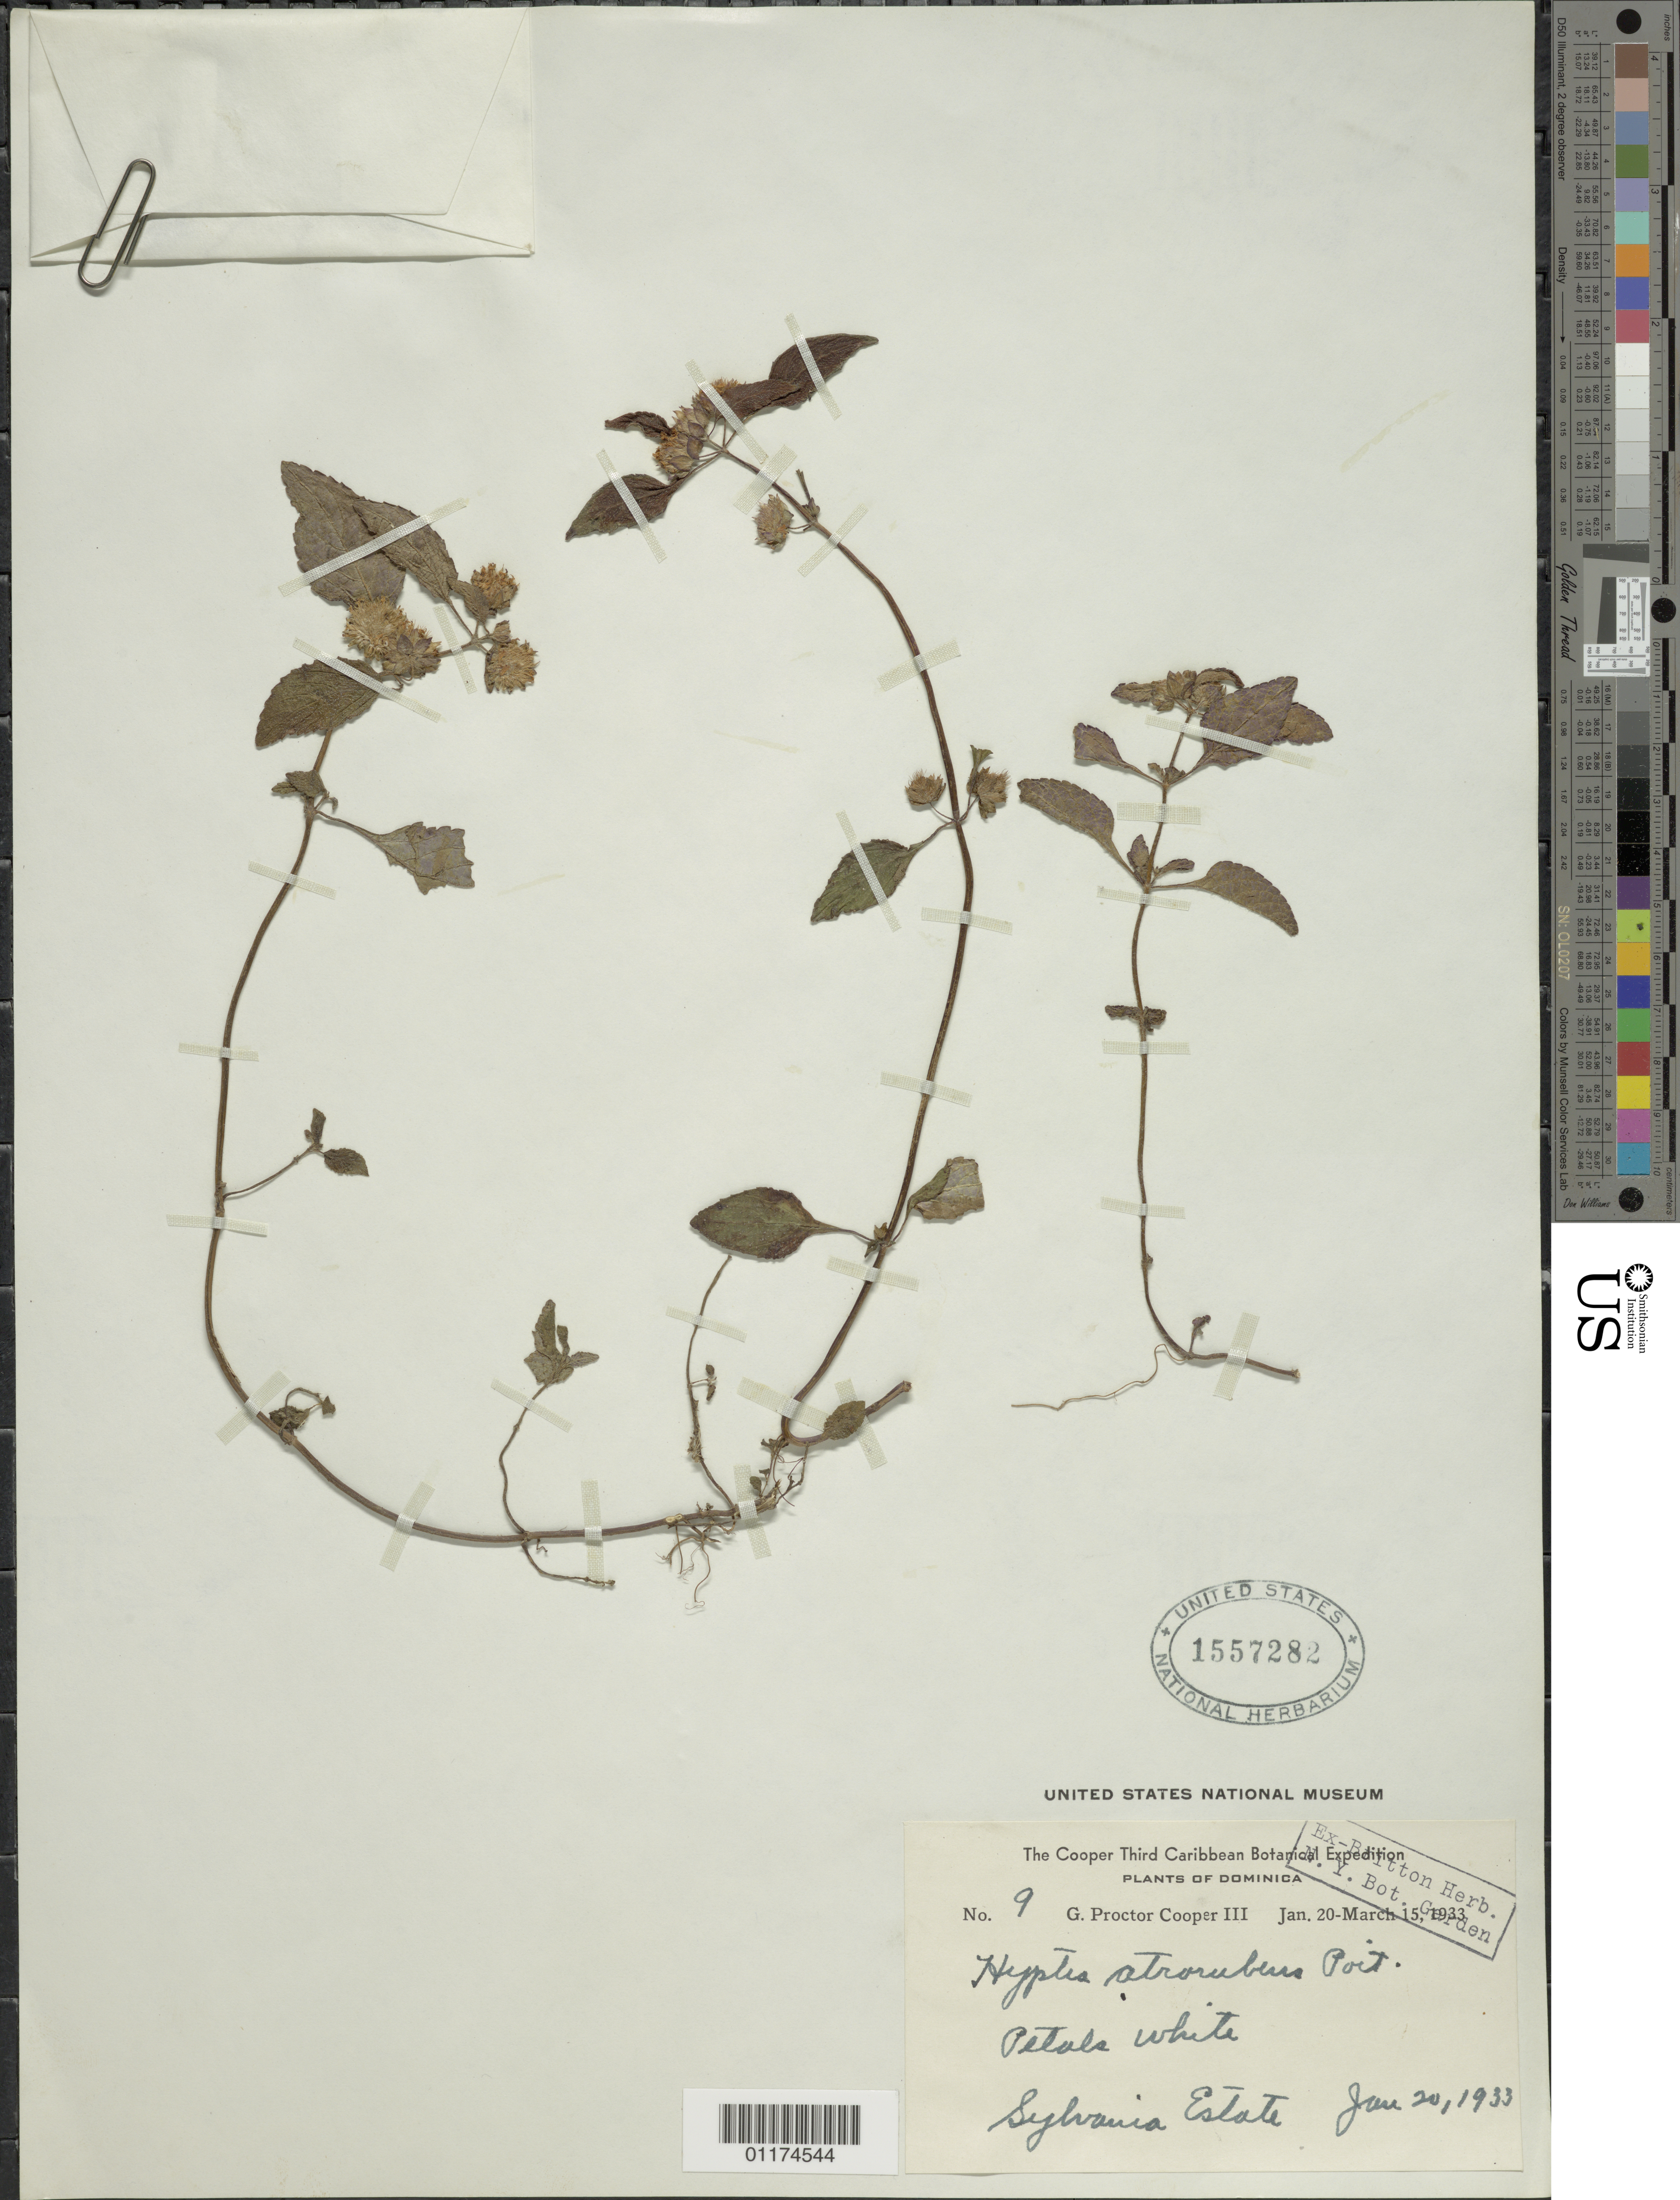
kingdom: Plantae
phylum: Tracheophyta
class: Magnoliopsida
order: Lamiales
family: Lamiaceae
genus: Hyptis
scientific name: Hyptis atrorubens var. atrorubens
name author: Poit.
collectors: G. Cooper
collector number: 9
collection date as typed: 20 Jan 1933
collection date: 1933-01-20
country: Dominica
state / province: St. Paul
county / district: Sylvania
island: Dominica I.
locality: Sylvania Estate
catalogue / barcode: US 1557282